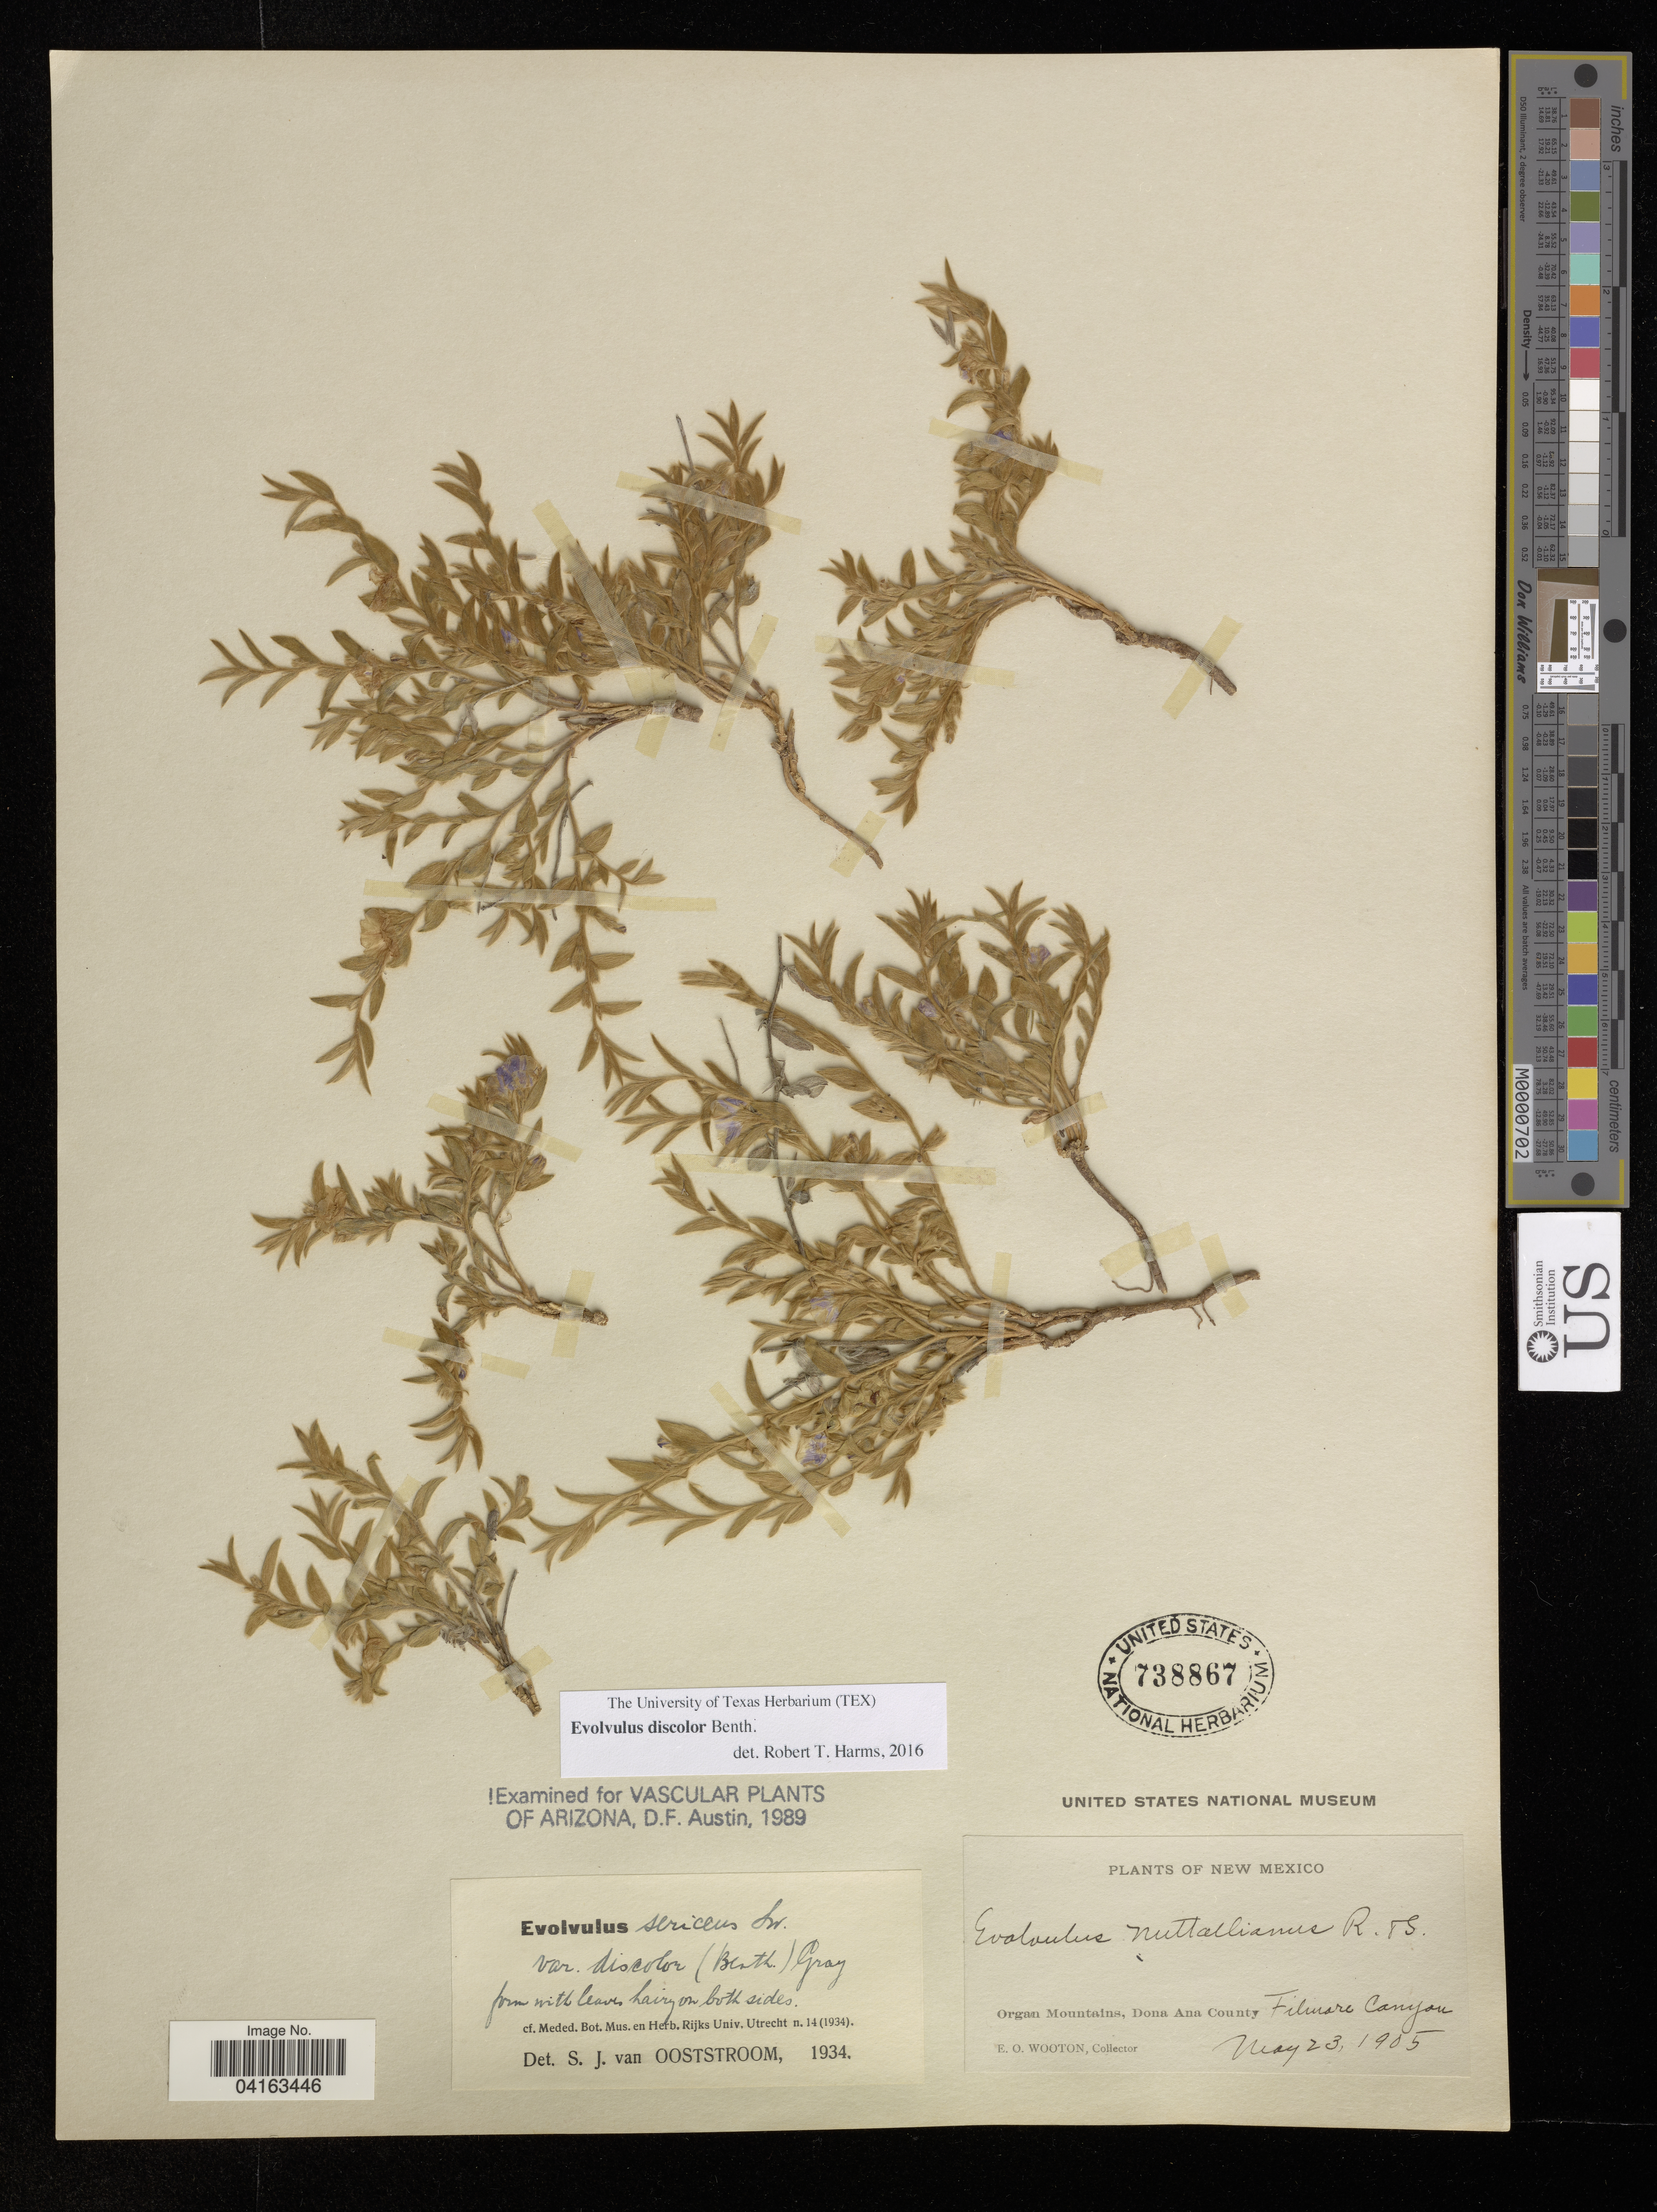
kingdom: Plantae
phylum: Tracheophyta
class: Magnoliopsida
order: Solanales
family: Convolvulaceae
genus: Evolvulus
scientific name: Evolvulus discolor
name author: Benth.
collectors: E. O. Wooton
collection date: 1905-05-23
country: United States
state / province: New Mexico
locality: Organ Mountains, Dona Ana County. Filmore Canyon.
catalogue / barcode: US 738867